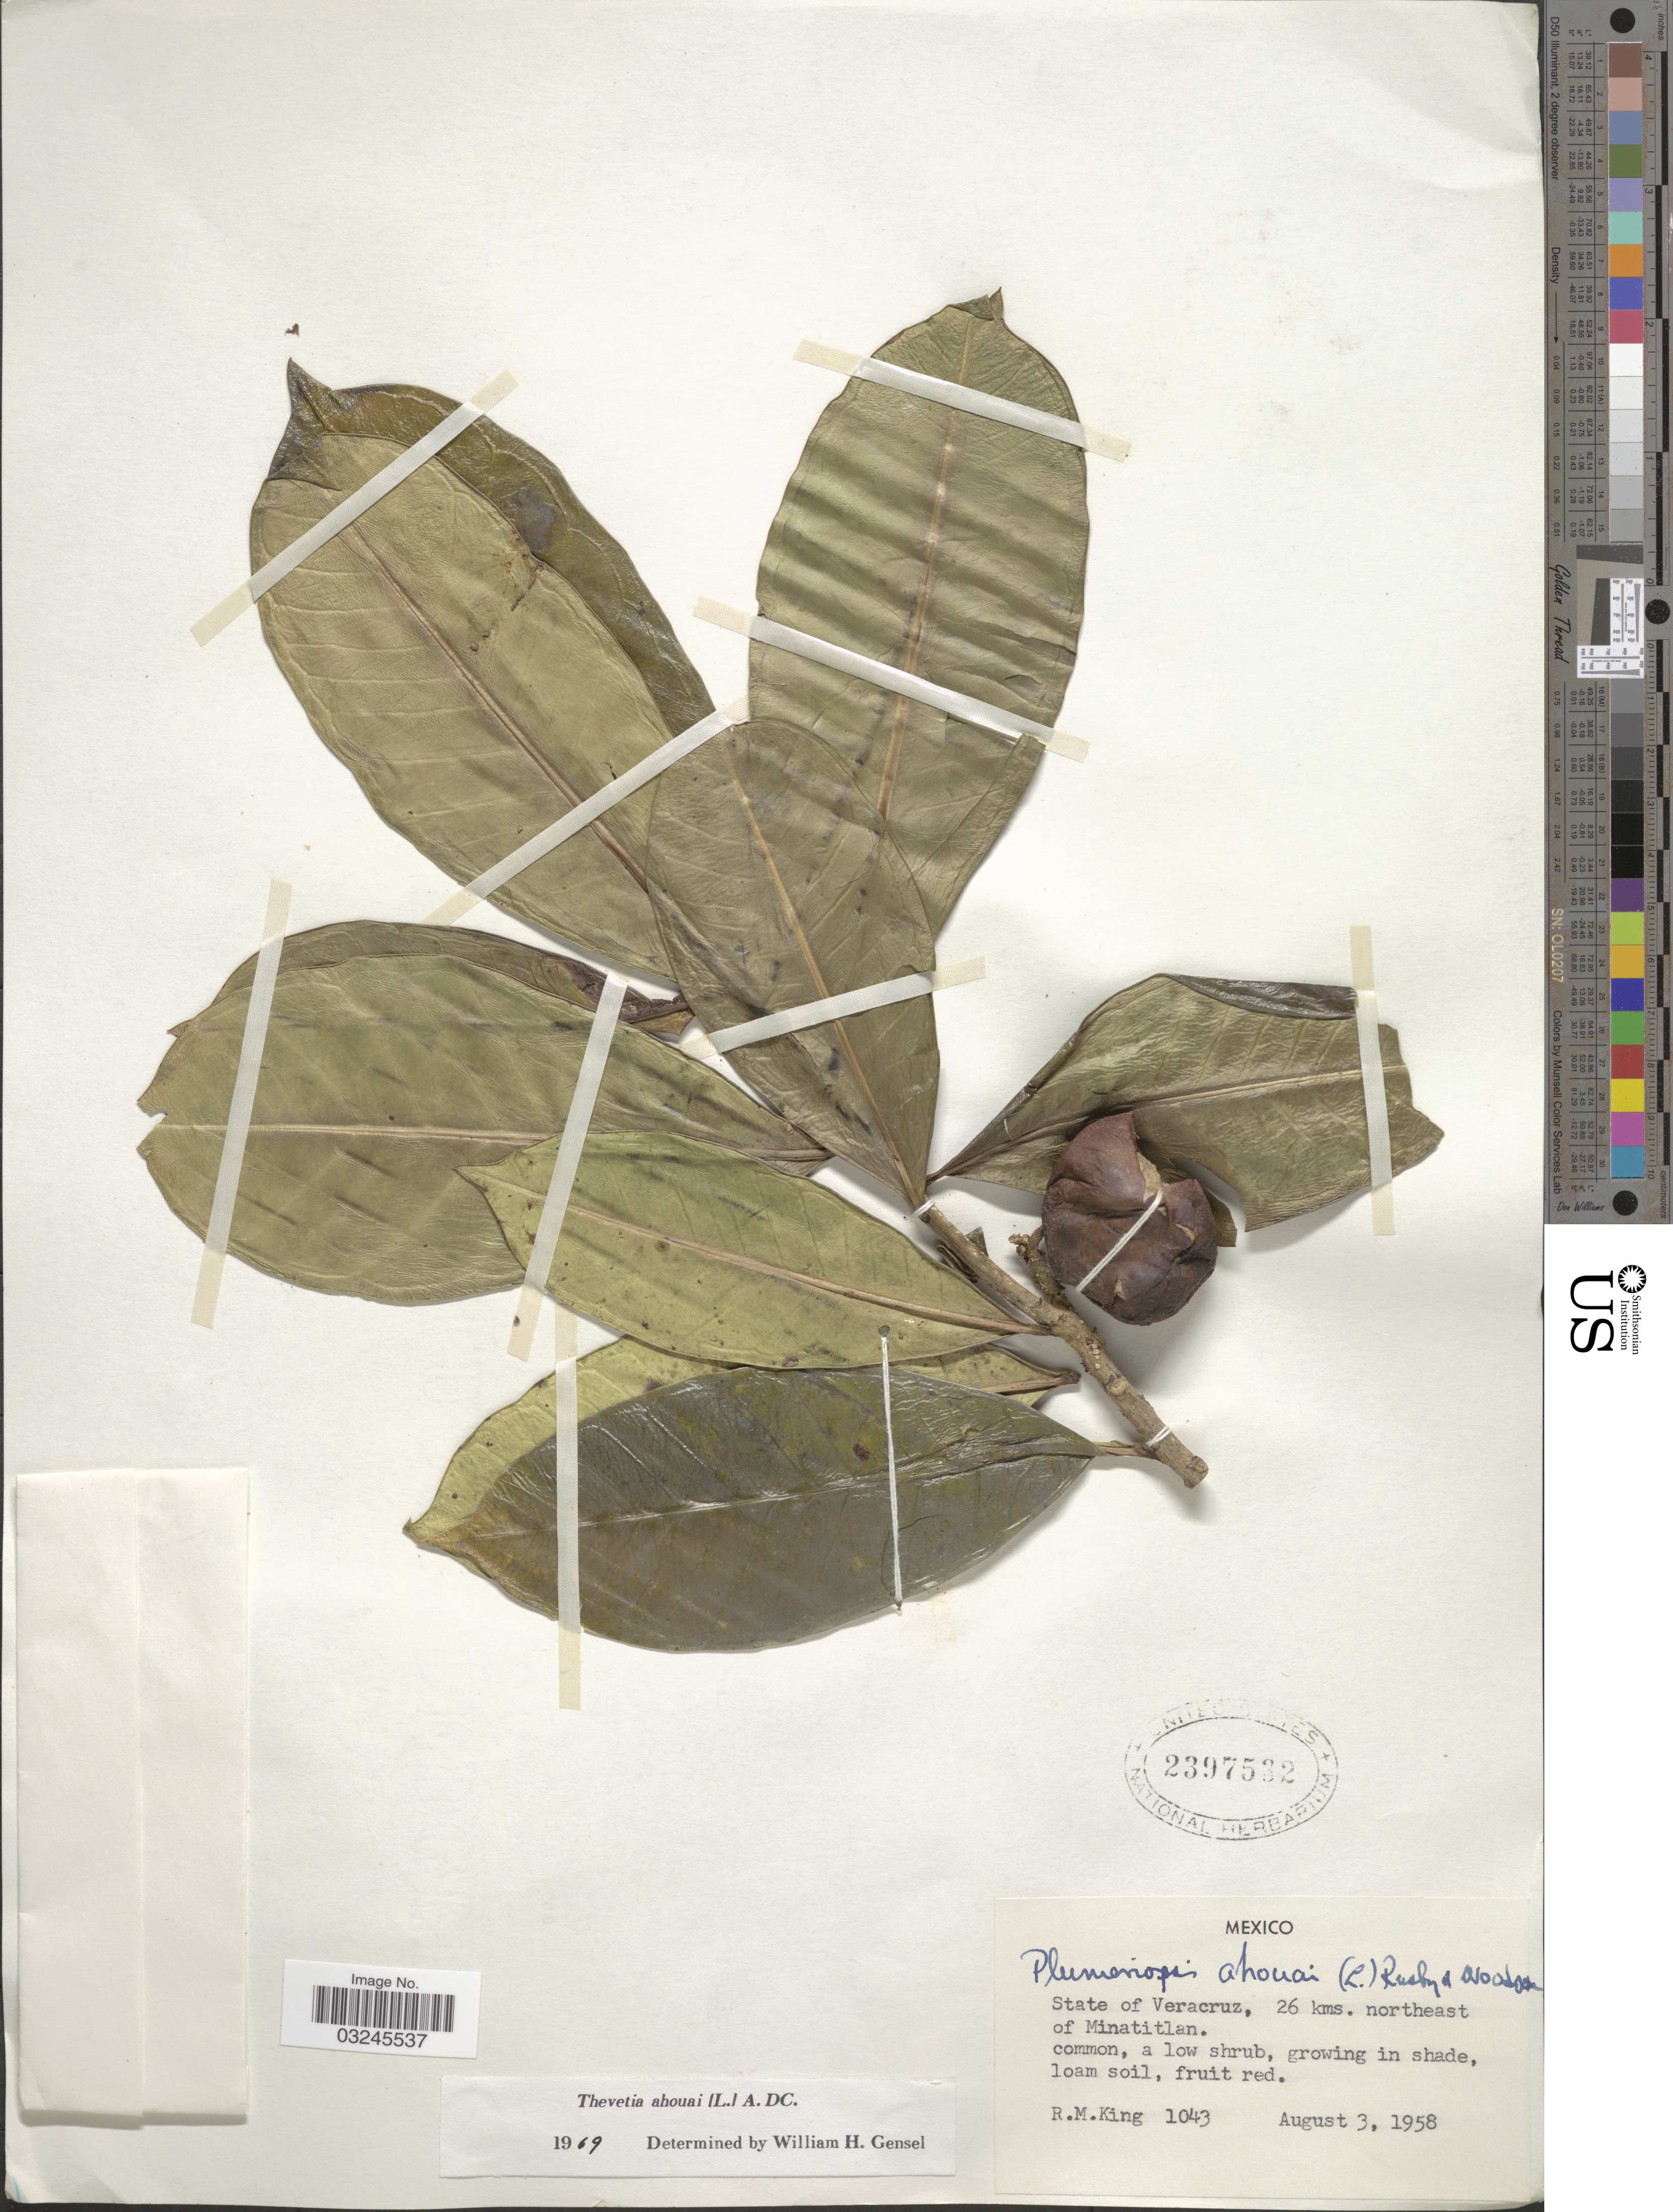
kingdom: Plantae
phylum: Tracheophyta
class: Magnoliopsida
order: Gentianales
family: Apocynaceae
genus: Thevetia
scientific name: Thevetia ahouai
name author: (L.) A. DC.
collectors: R. M. King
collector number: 1043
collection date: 1958-08-03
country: Mexico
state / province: Veracruz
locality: State of Veracruz, 26 kms. northeast of Minatitlan.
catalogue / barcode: US 2397532